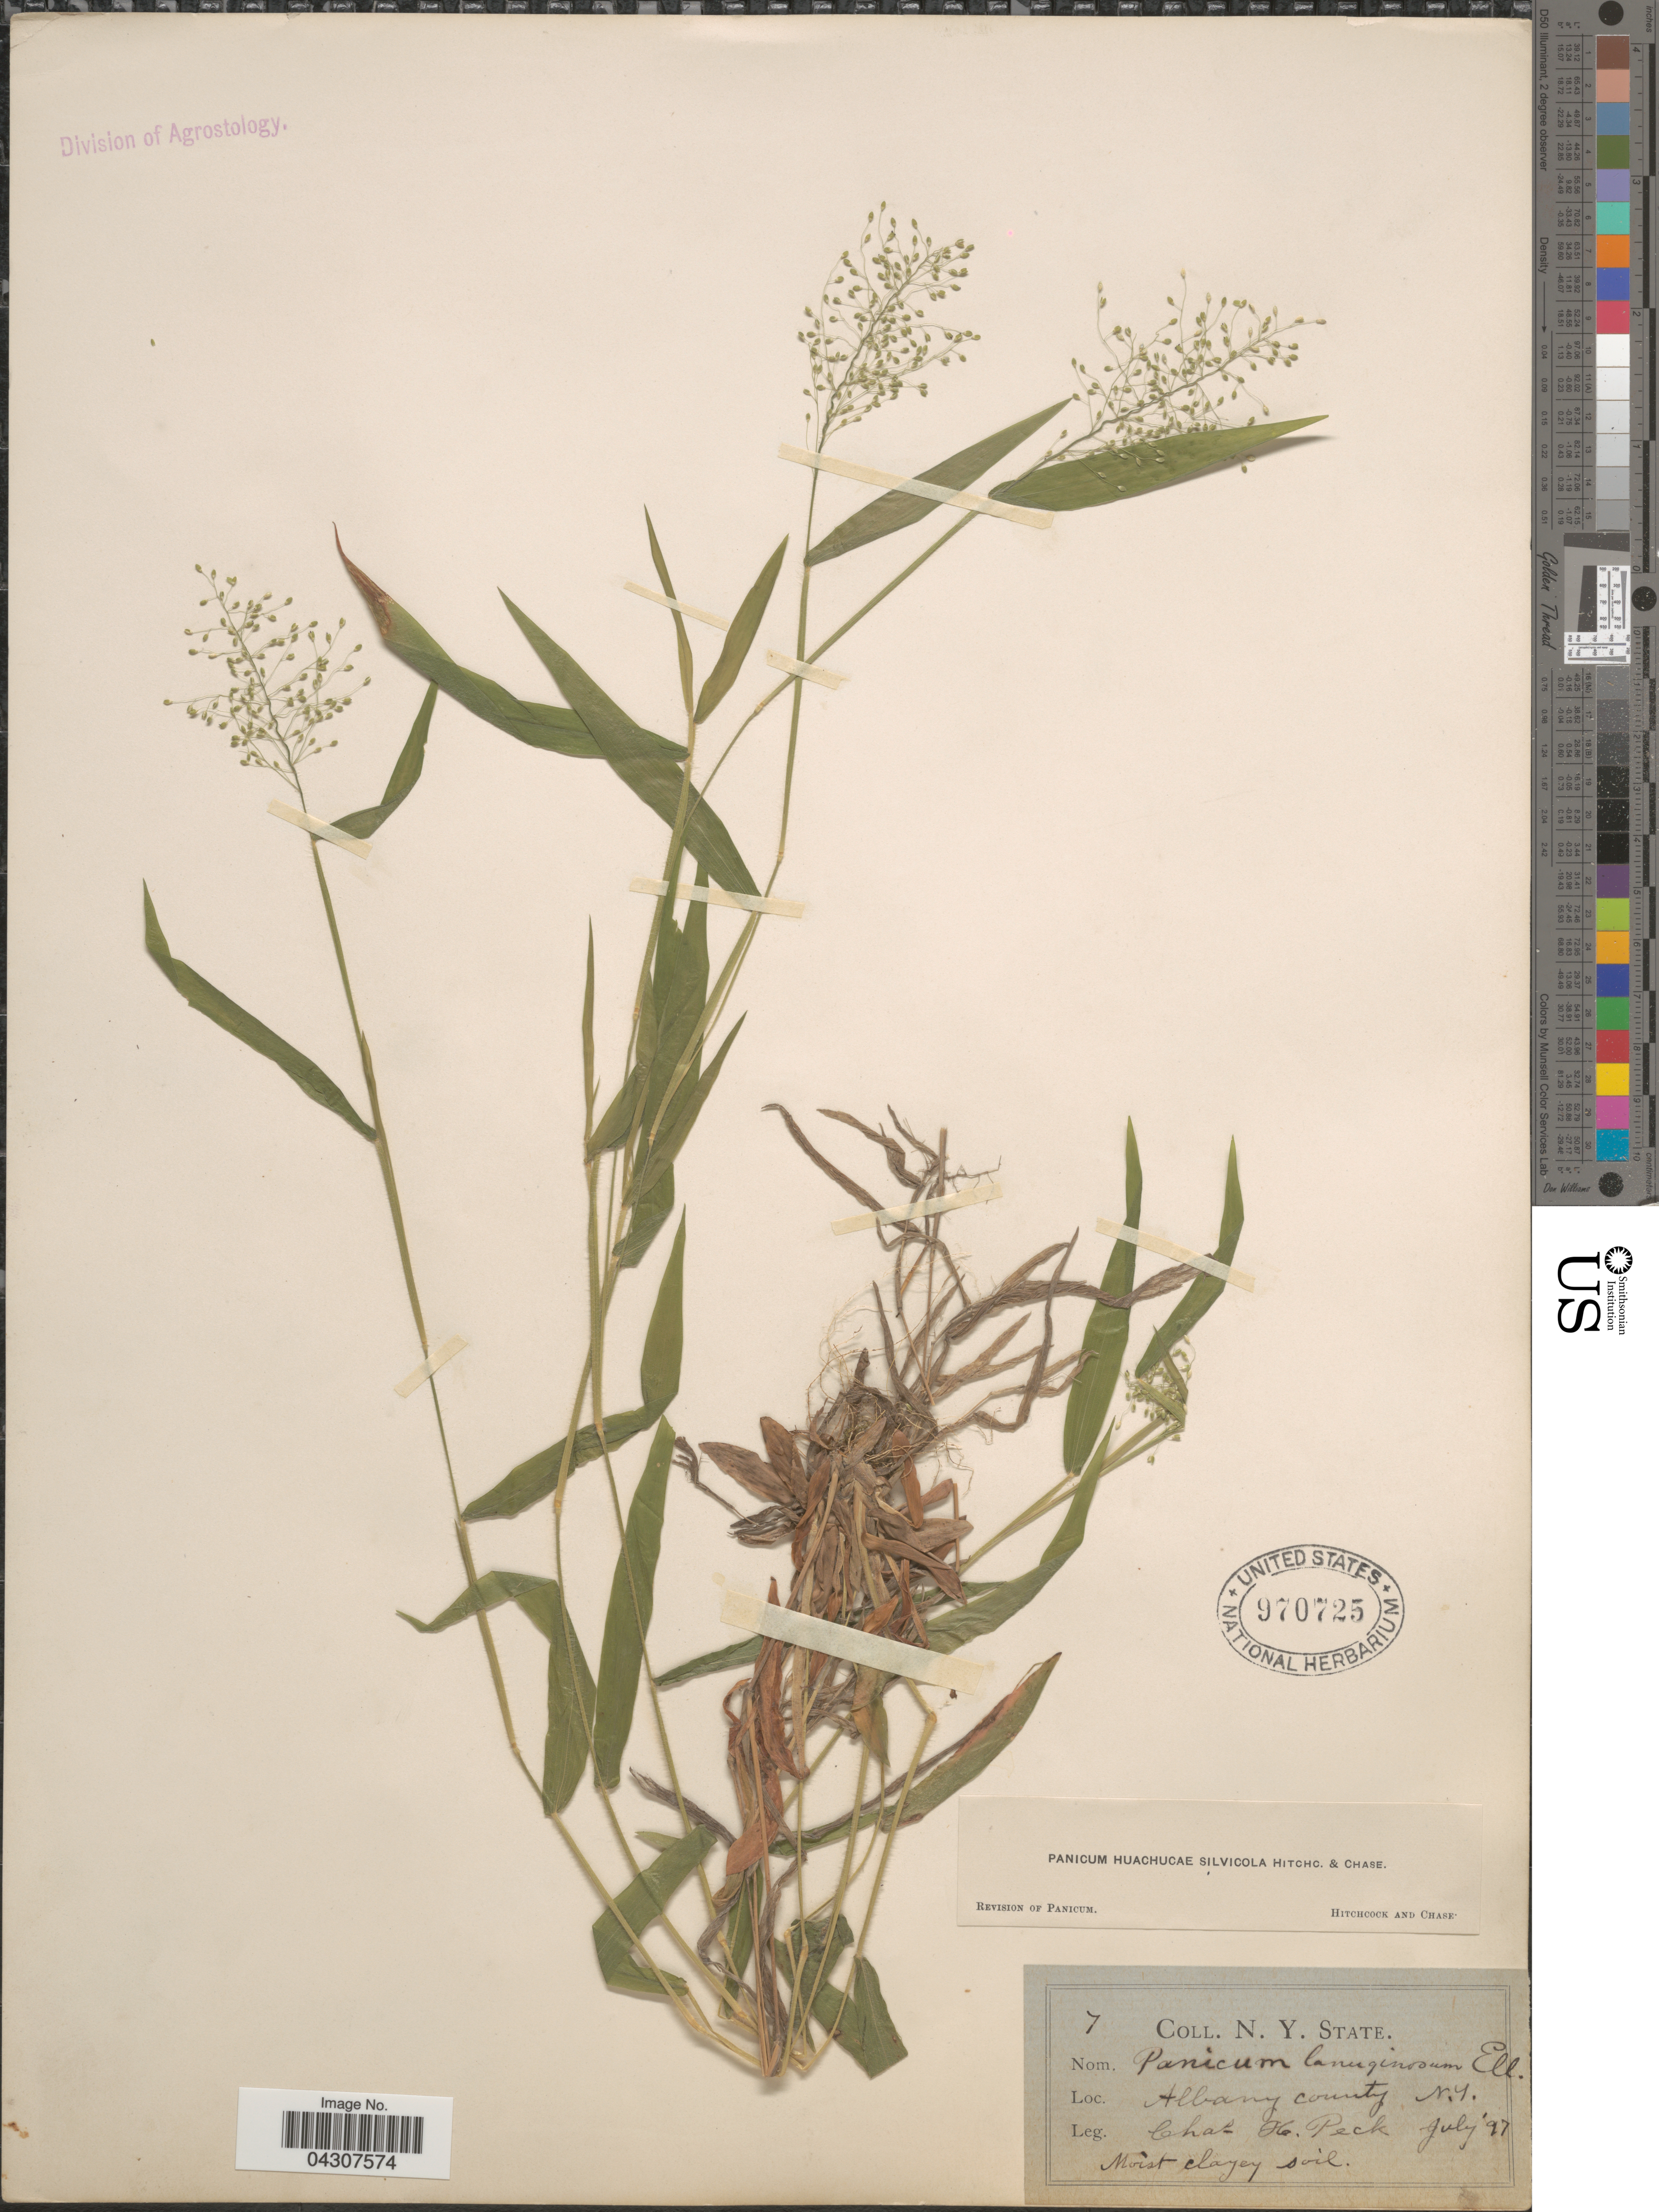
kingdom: Plantae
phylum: Tracheophyta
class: Liliopsida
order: Poales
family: Poaceae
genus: Dichanthelium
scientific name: Dichanthelium acuminatum var. acuminatum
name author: (Sw.) Gould & C.A. Clark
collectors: C. H. Peck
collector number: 7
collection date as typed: Transcribed d/m/y: /7/97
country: United States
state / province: New York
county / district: Albany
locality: Albany county.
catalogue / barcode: US 970725